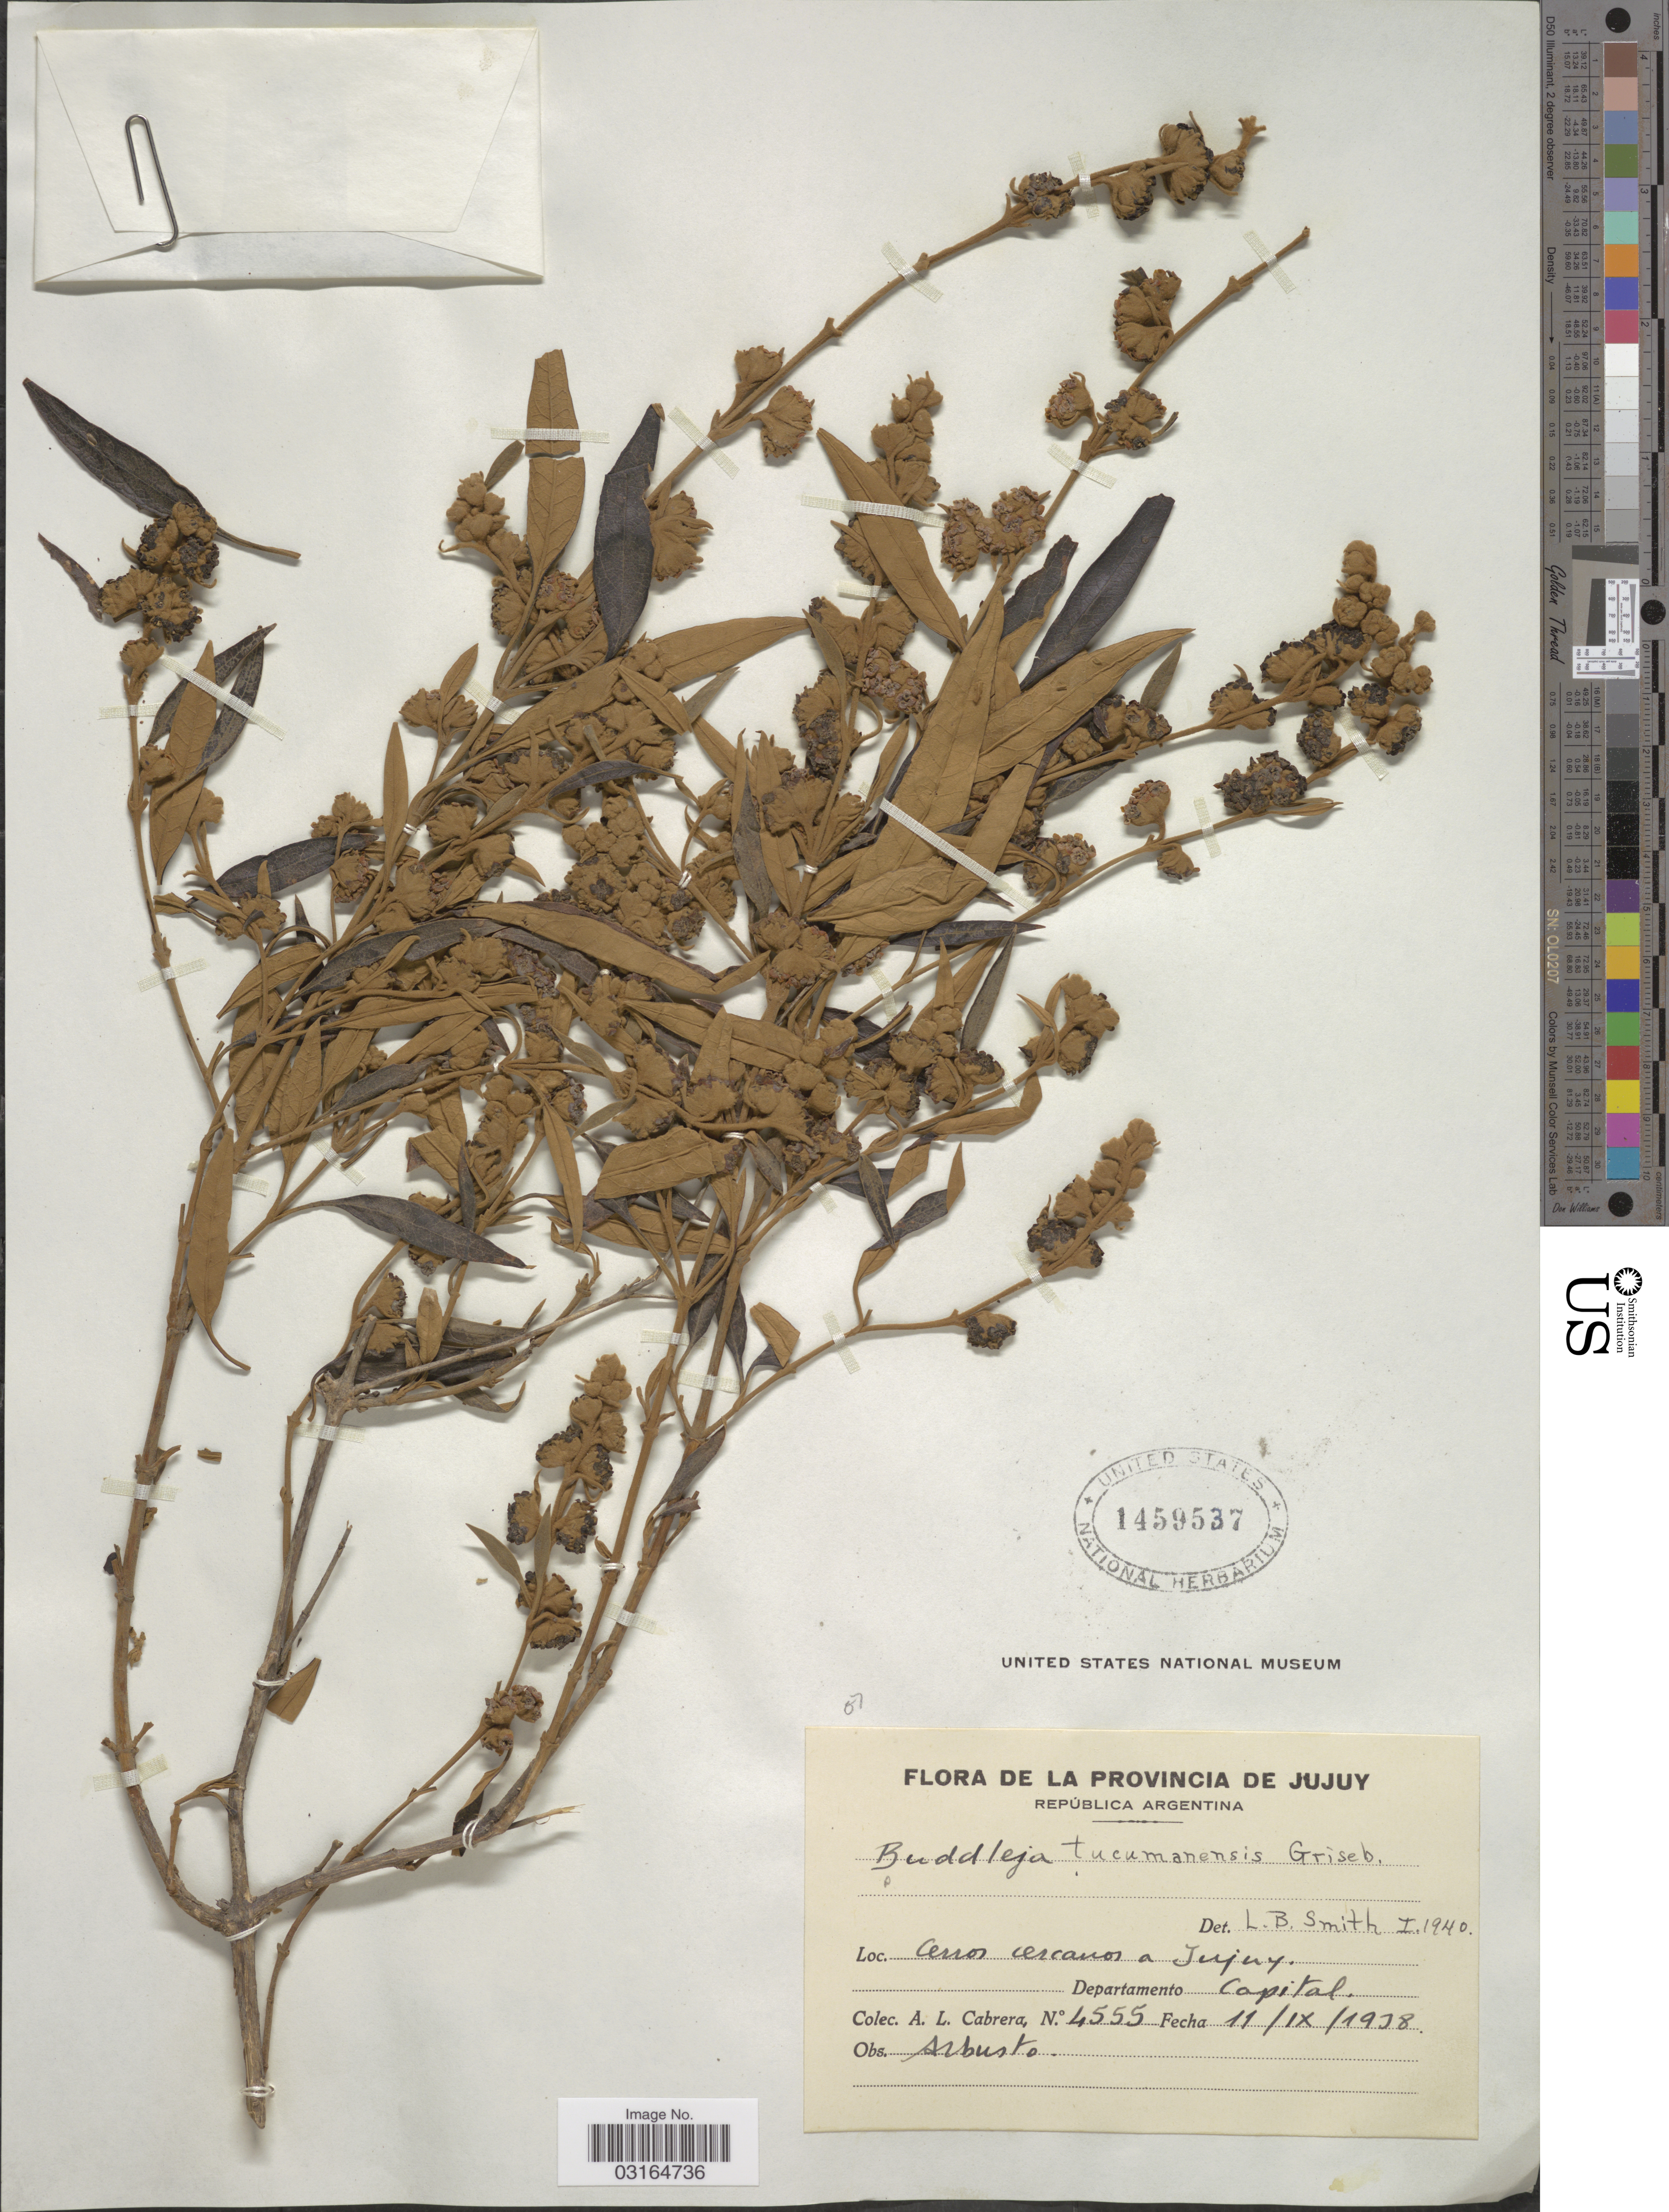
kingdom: Plantae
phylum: Tracheophyta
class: Magnoliopsida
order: Lamiales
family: Scrophulariaceae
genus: Buddleja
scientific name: Buddleja tucumanensis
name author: Griseb.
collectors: A. L. Cabrera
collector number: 4555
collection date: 1938-09-11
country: Argentina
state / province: Jujuy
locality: Cerros cercanos a Jujuy. Departamento Capital.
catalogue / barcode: US 1459537